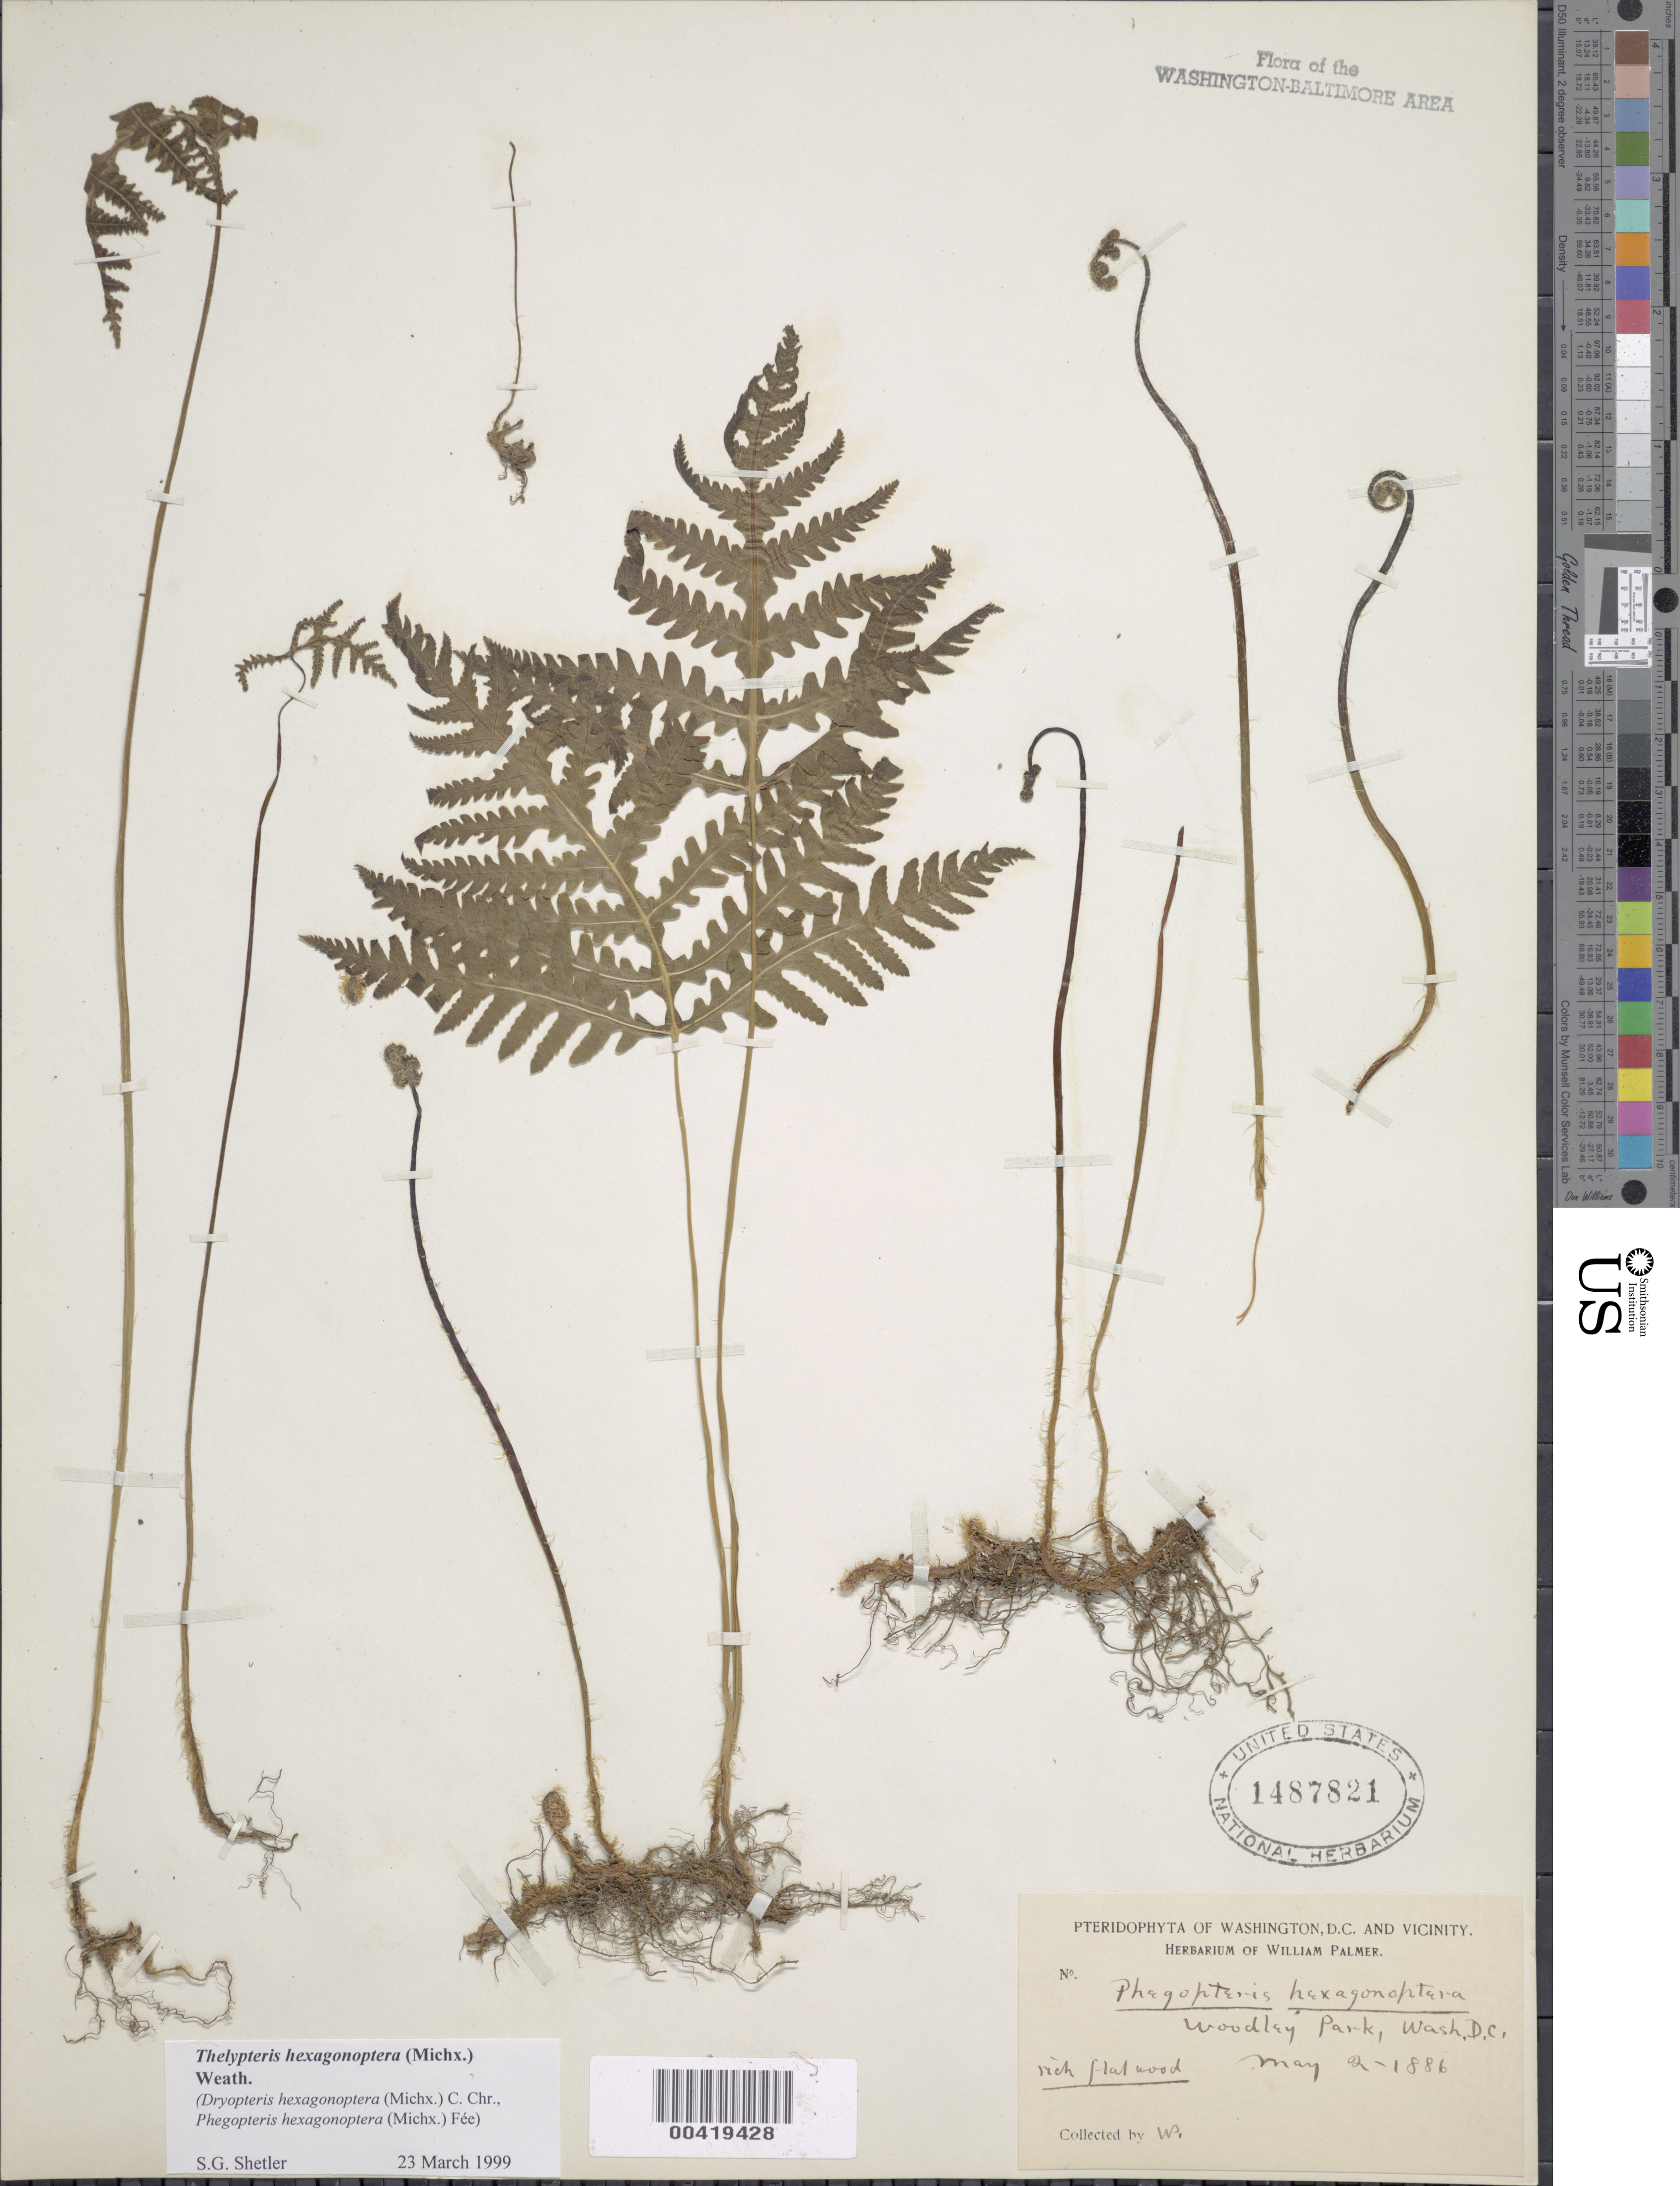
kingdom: Plantae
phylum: Tracheophyta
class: Polypodiopsida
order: Polypodiales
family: Thelypteridaceae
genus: Phegopteris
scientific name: Phegopteris hexagonoptera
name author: (Michx.) Fée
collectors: W. Palmer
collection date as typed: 02 May 1886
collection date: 1886-05-02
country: United States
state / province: District of Columbia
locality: Woodley Park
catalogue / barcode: US 1487821